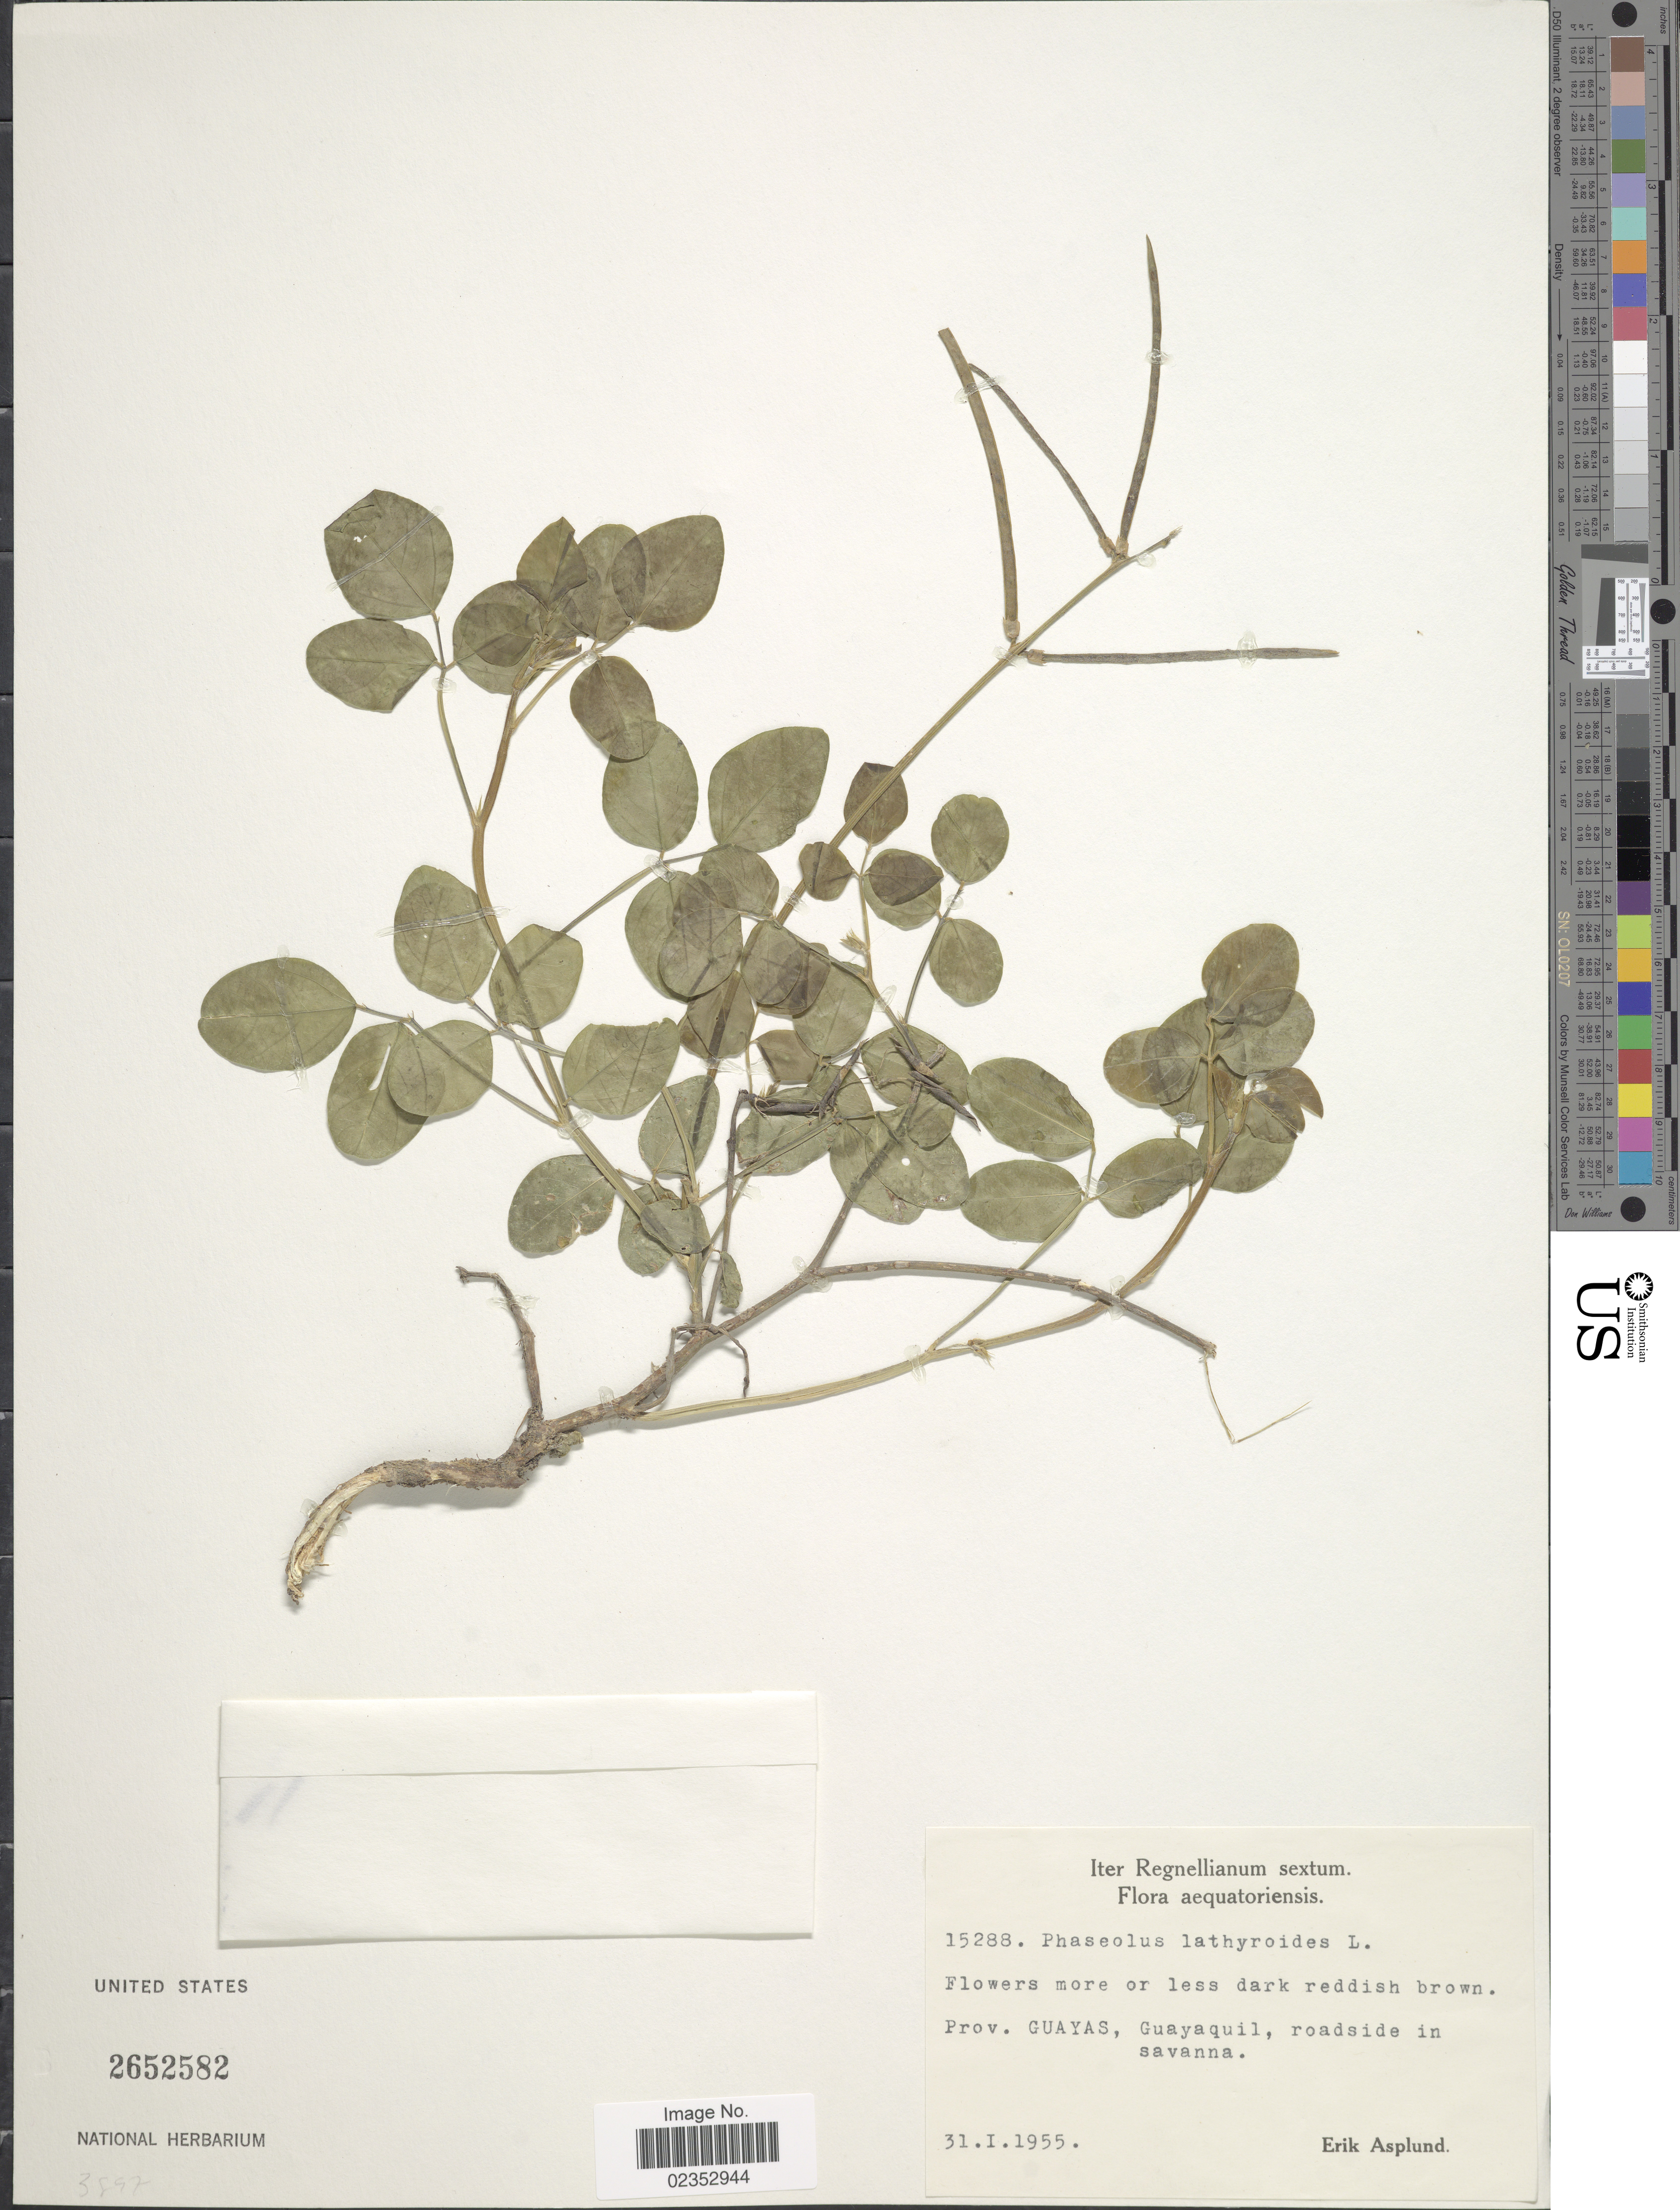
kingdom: Plantae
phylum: Tracheophyta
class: Magnoliopsida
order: Fabales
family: Fabaceae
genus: Macroptilium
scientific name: Macroptilium lathyroides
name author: (L.) Urb.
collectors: E. Asplund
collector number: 15288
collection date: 1955-01-31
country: Ecuador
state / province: Guayas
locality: Aequatoriensis, Guayaquil, roadside in savanna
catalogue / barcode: US 2652582